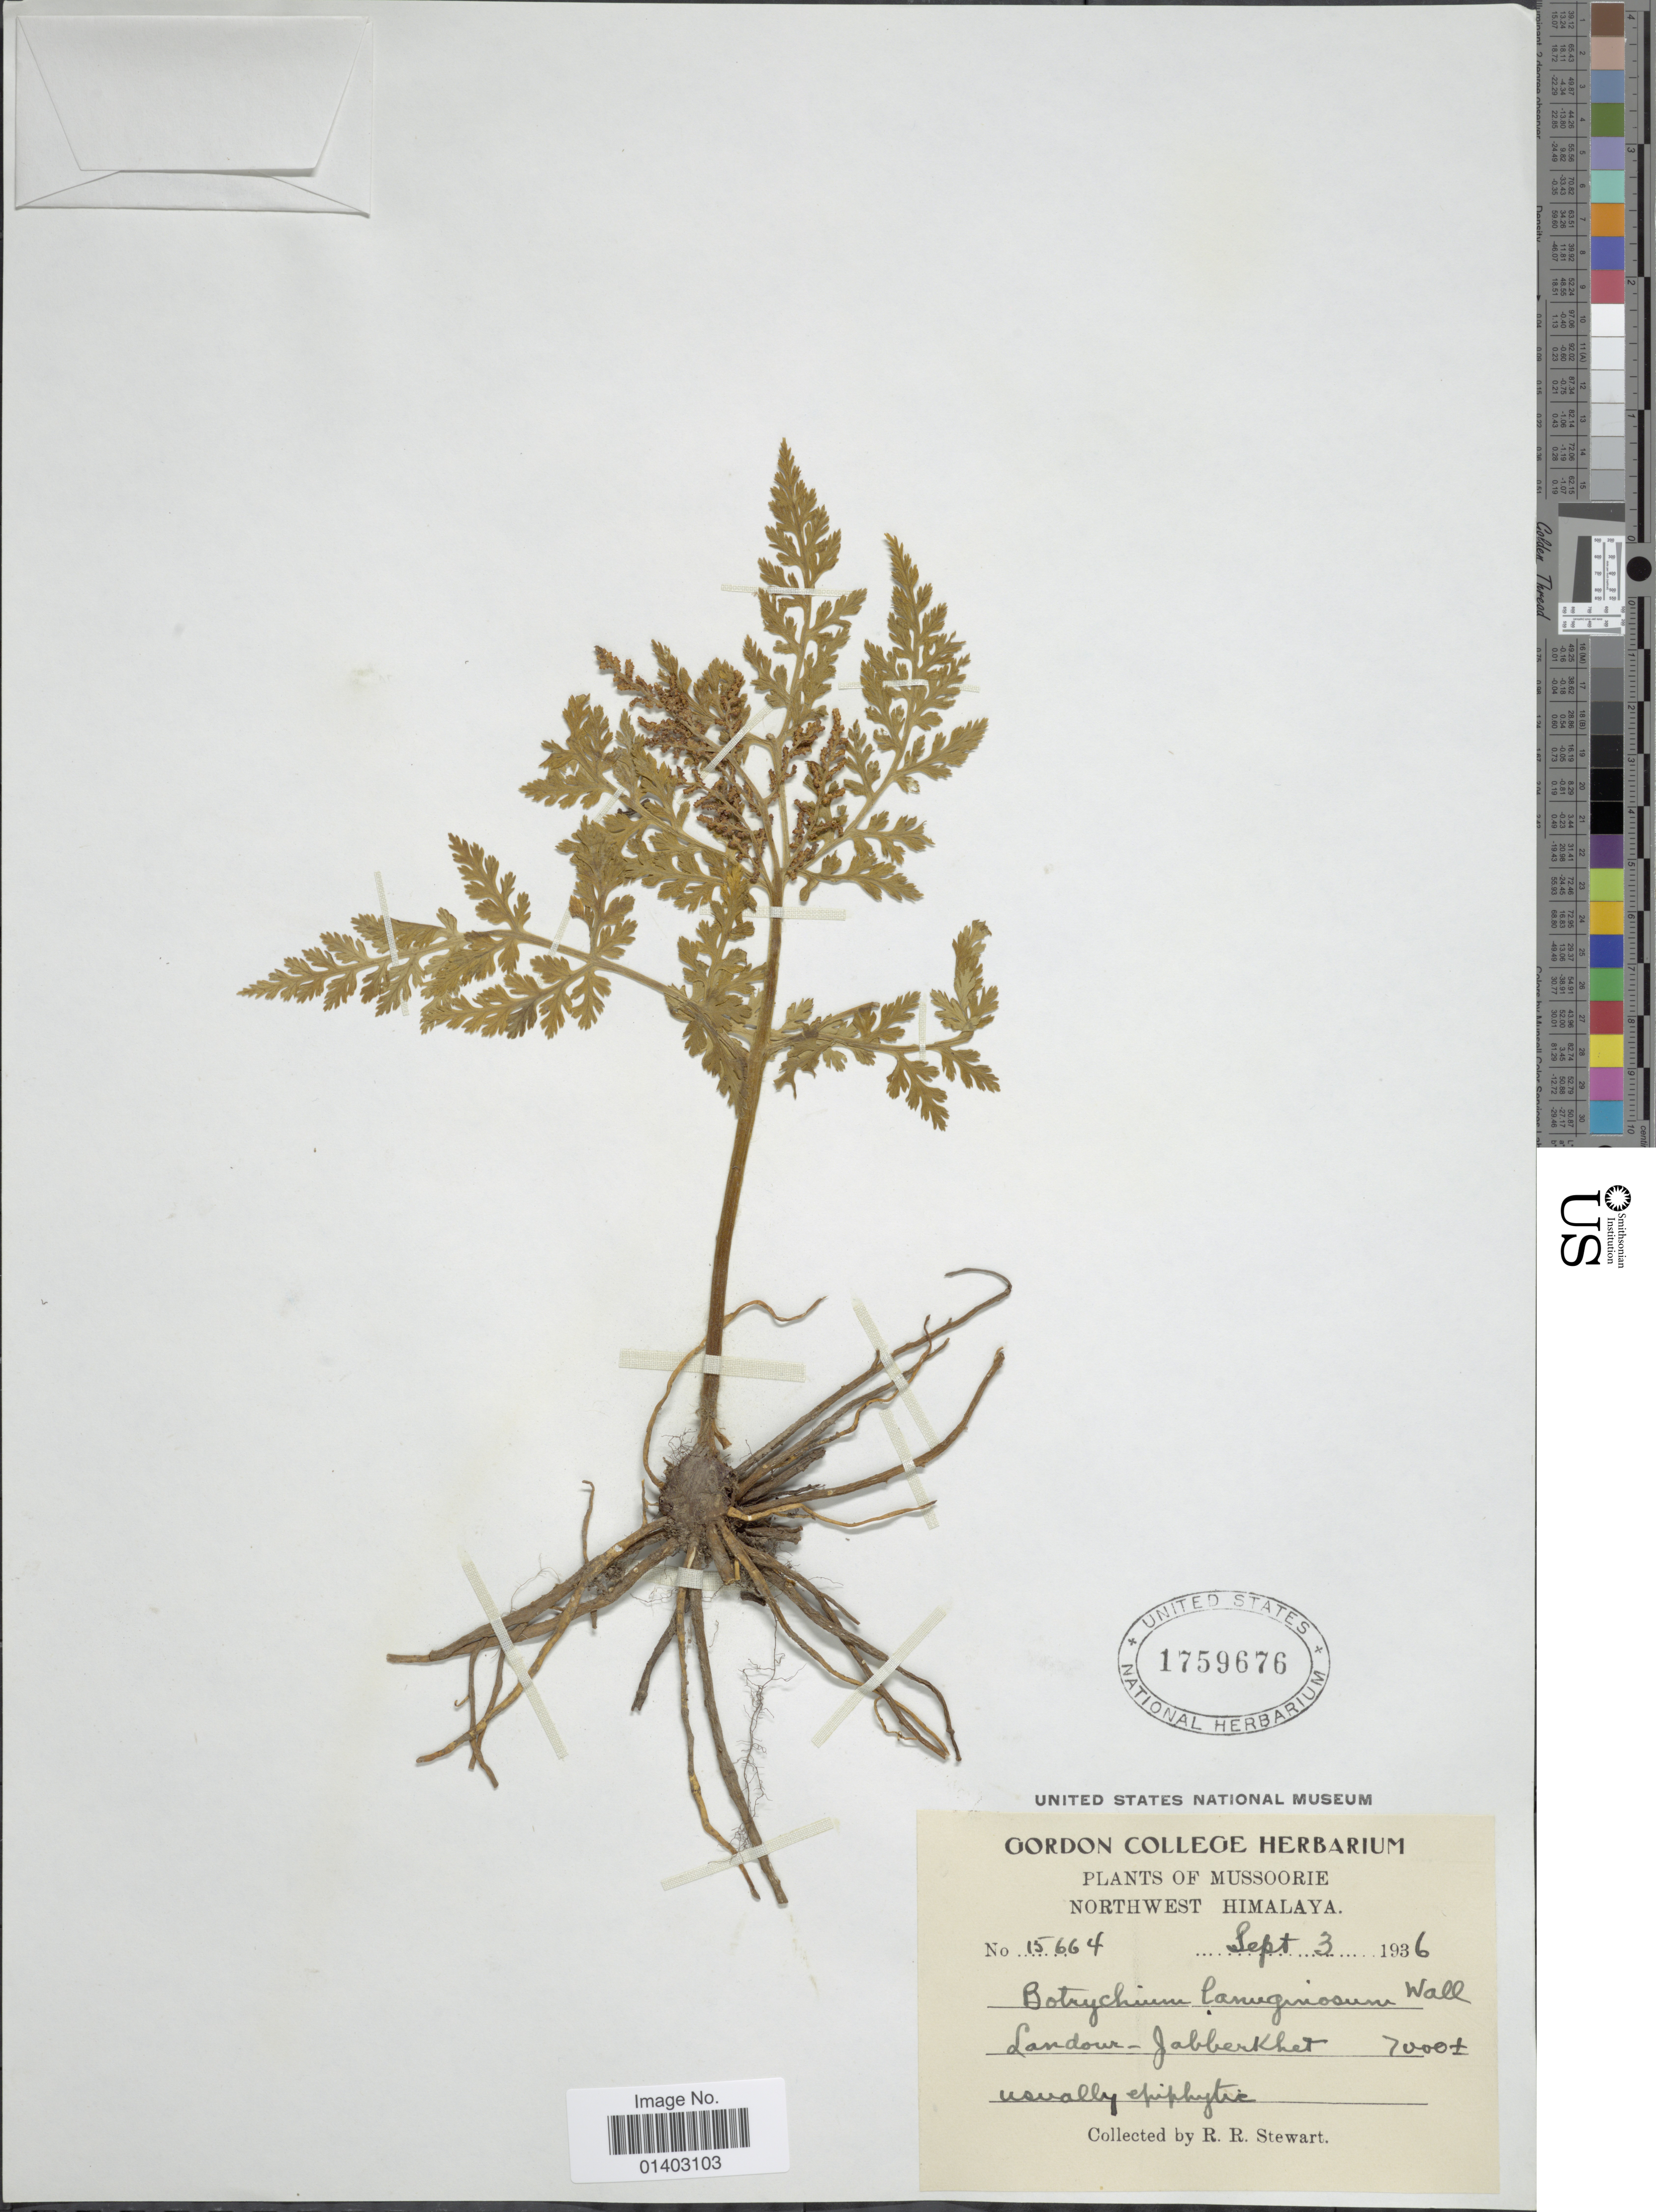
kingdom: Plantae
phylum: Tracheophyta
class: Polypodiopsida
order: Ophioglossales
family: Ophioglossaceae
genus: Botrychium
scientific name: Botrychium lanuginosum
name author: Wall. ex Hook. & Grev.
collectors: R. R. Stewart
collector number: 15664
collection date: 1936-09-03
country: India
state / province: Uttarakhand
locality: Mussoorie. Northwest Himalaya, Landour- Jabberkhet.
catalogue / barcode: US 1759676